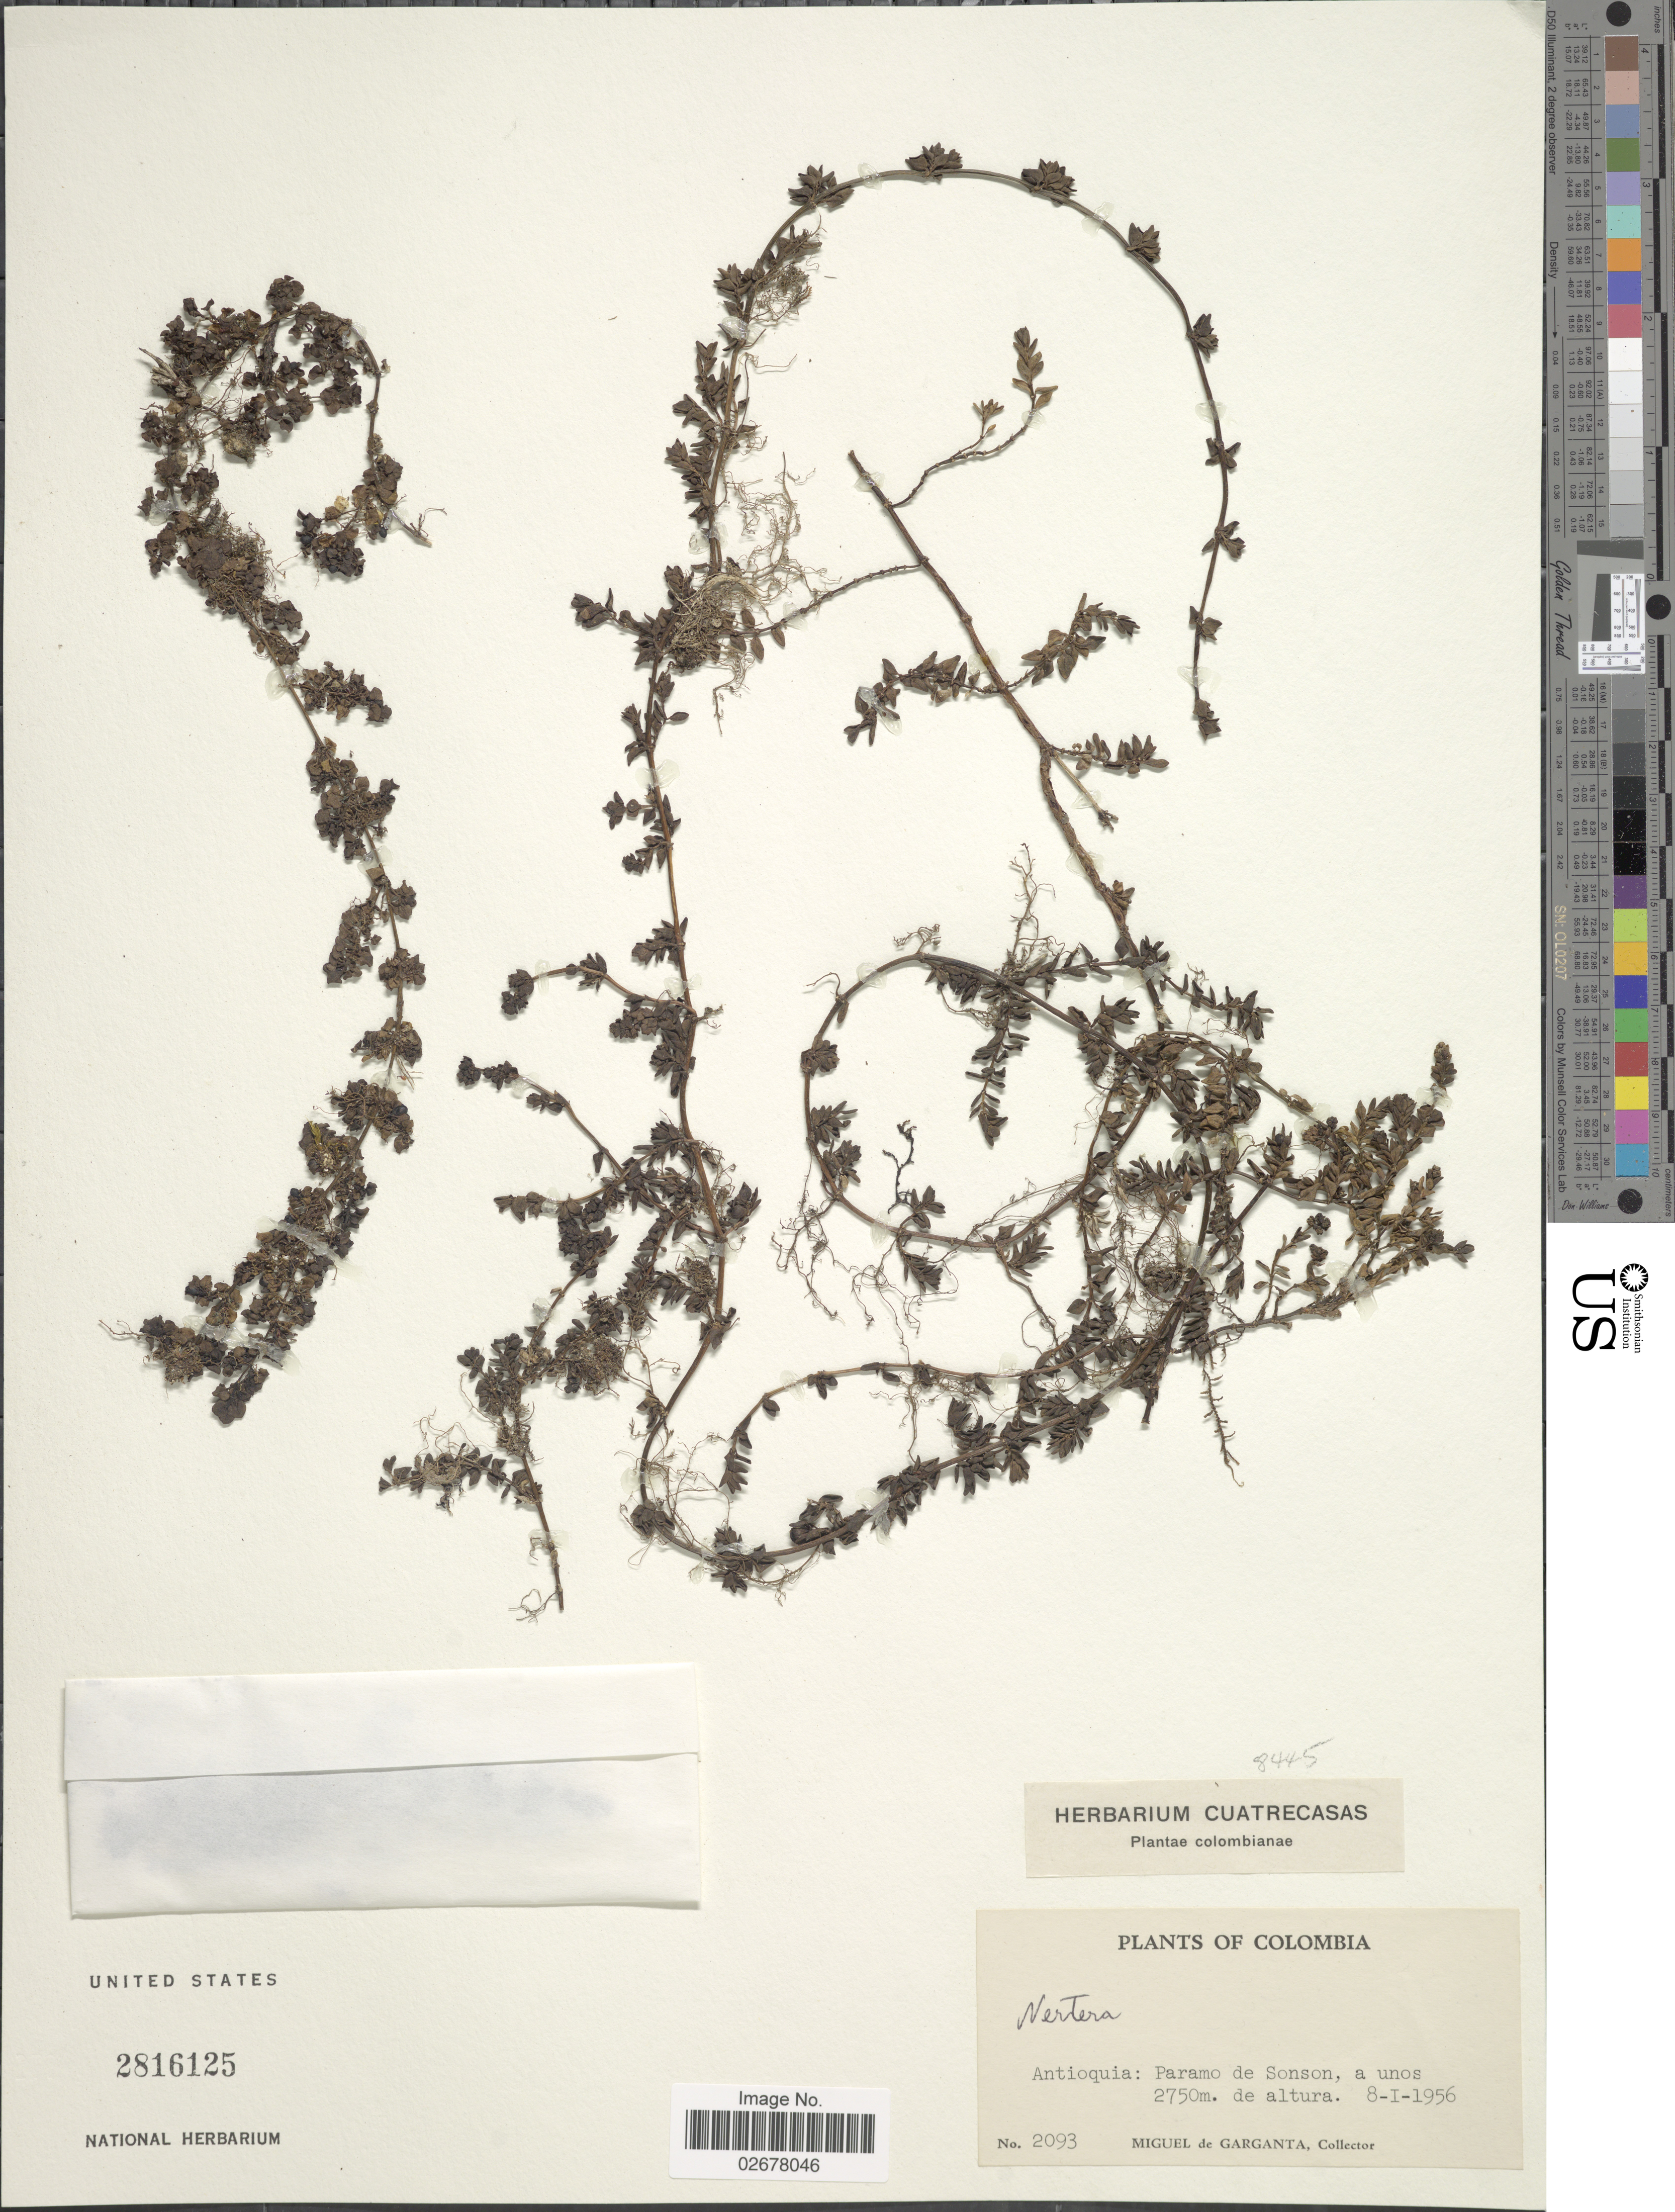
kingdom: Plantae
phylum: Tracheophyta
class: Magnoliopsida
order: Gentianales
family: Rubiaceae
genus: Nertera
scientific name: Nertera depressa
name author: Banks & Sol. ex Gaertn.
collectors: M. Garganta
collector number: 2093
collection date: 1956-01-08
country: Colombia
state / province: Antioquia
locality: Paramo de Sonson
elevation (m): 2750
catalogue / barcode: US 2816125